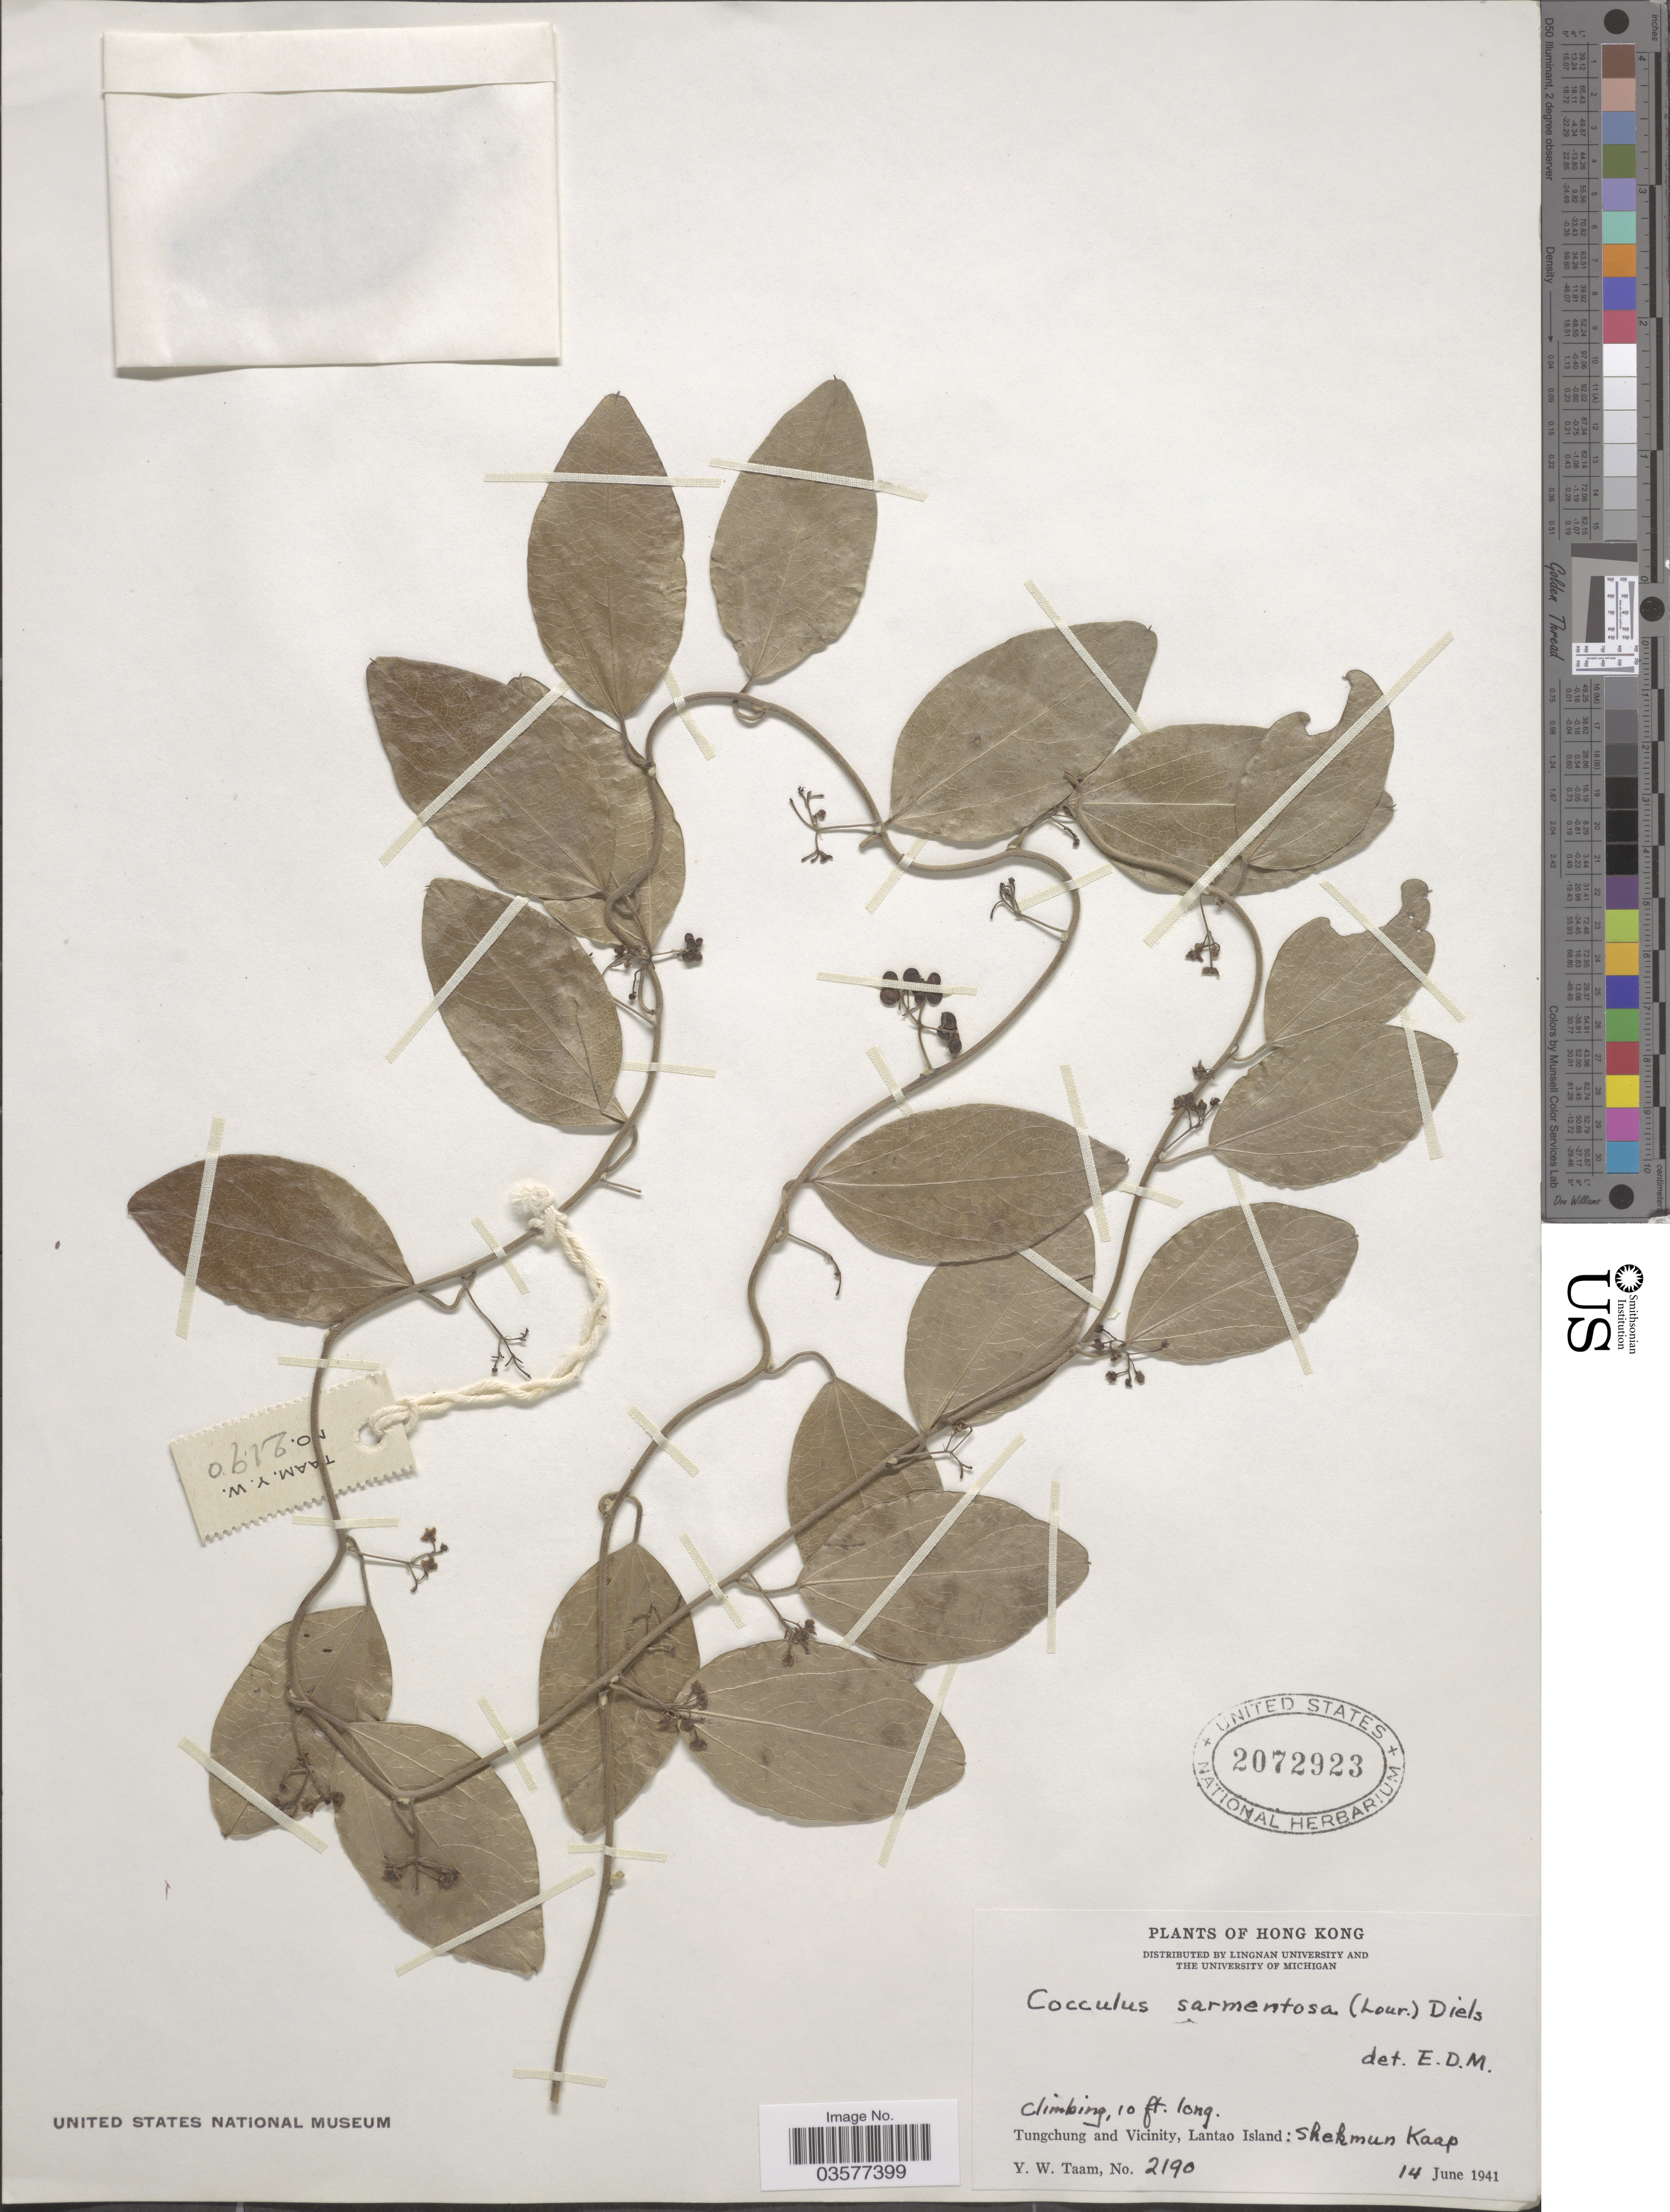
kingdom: Plantae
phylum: Tracheophyta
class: Magnoliopsida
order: Ranunculales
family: Menispermaceae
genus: Cocculus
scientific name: Cocculus orbiculatus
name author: (L.) DC.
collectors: Y. W. Taam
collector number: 2190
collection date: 1941-06-14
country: China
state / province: Hong Kong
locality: Tungchung and Vicinity, Lantao Island: Shekmun Kaap.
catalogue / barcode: US 2072923